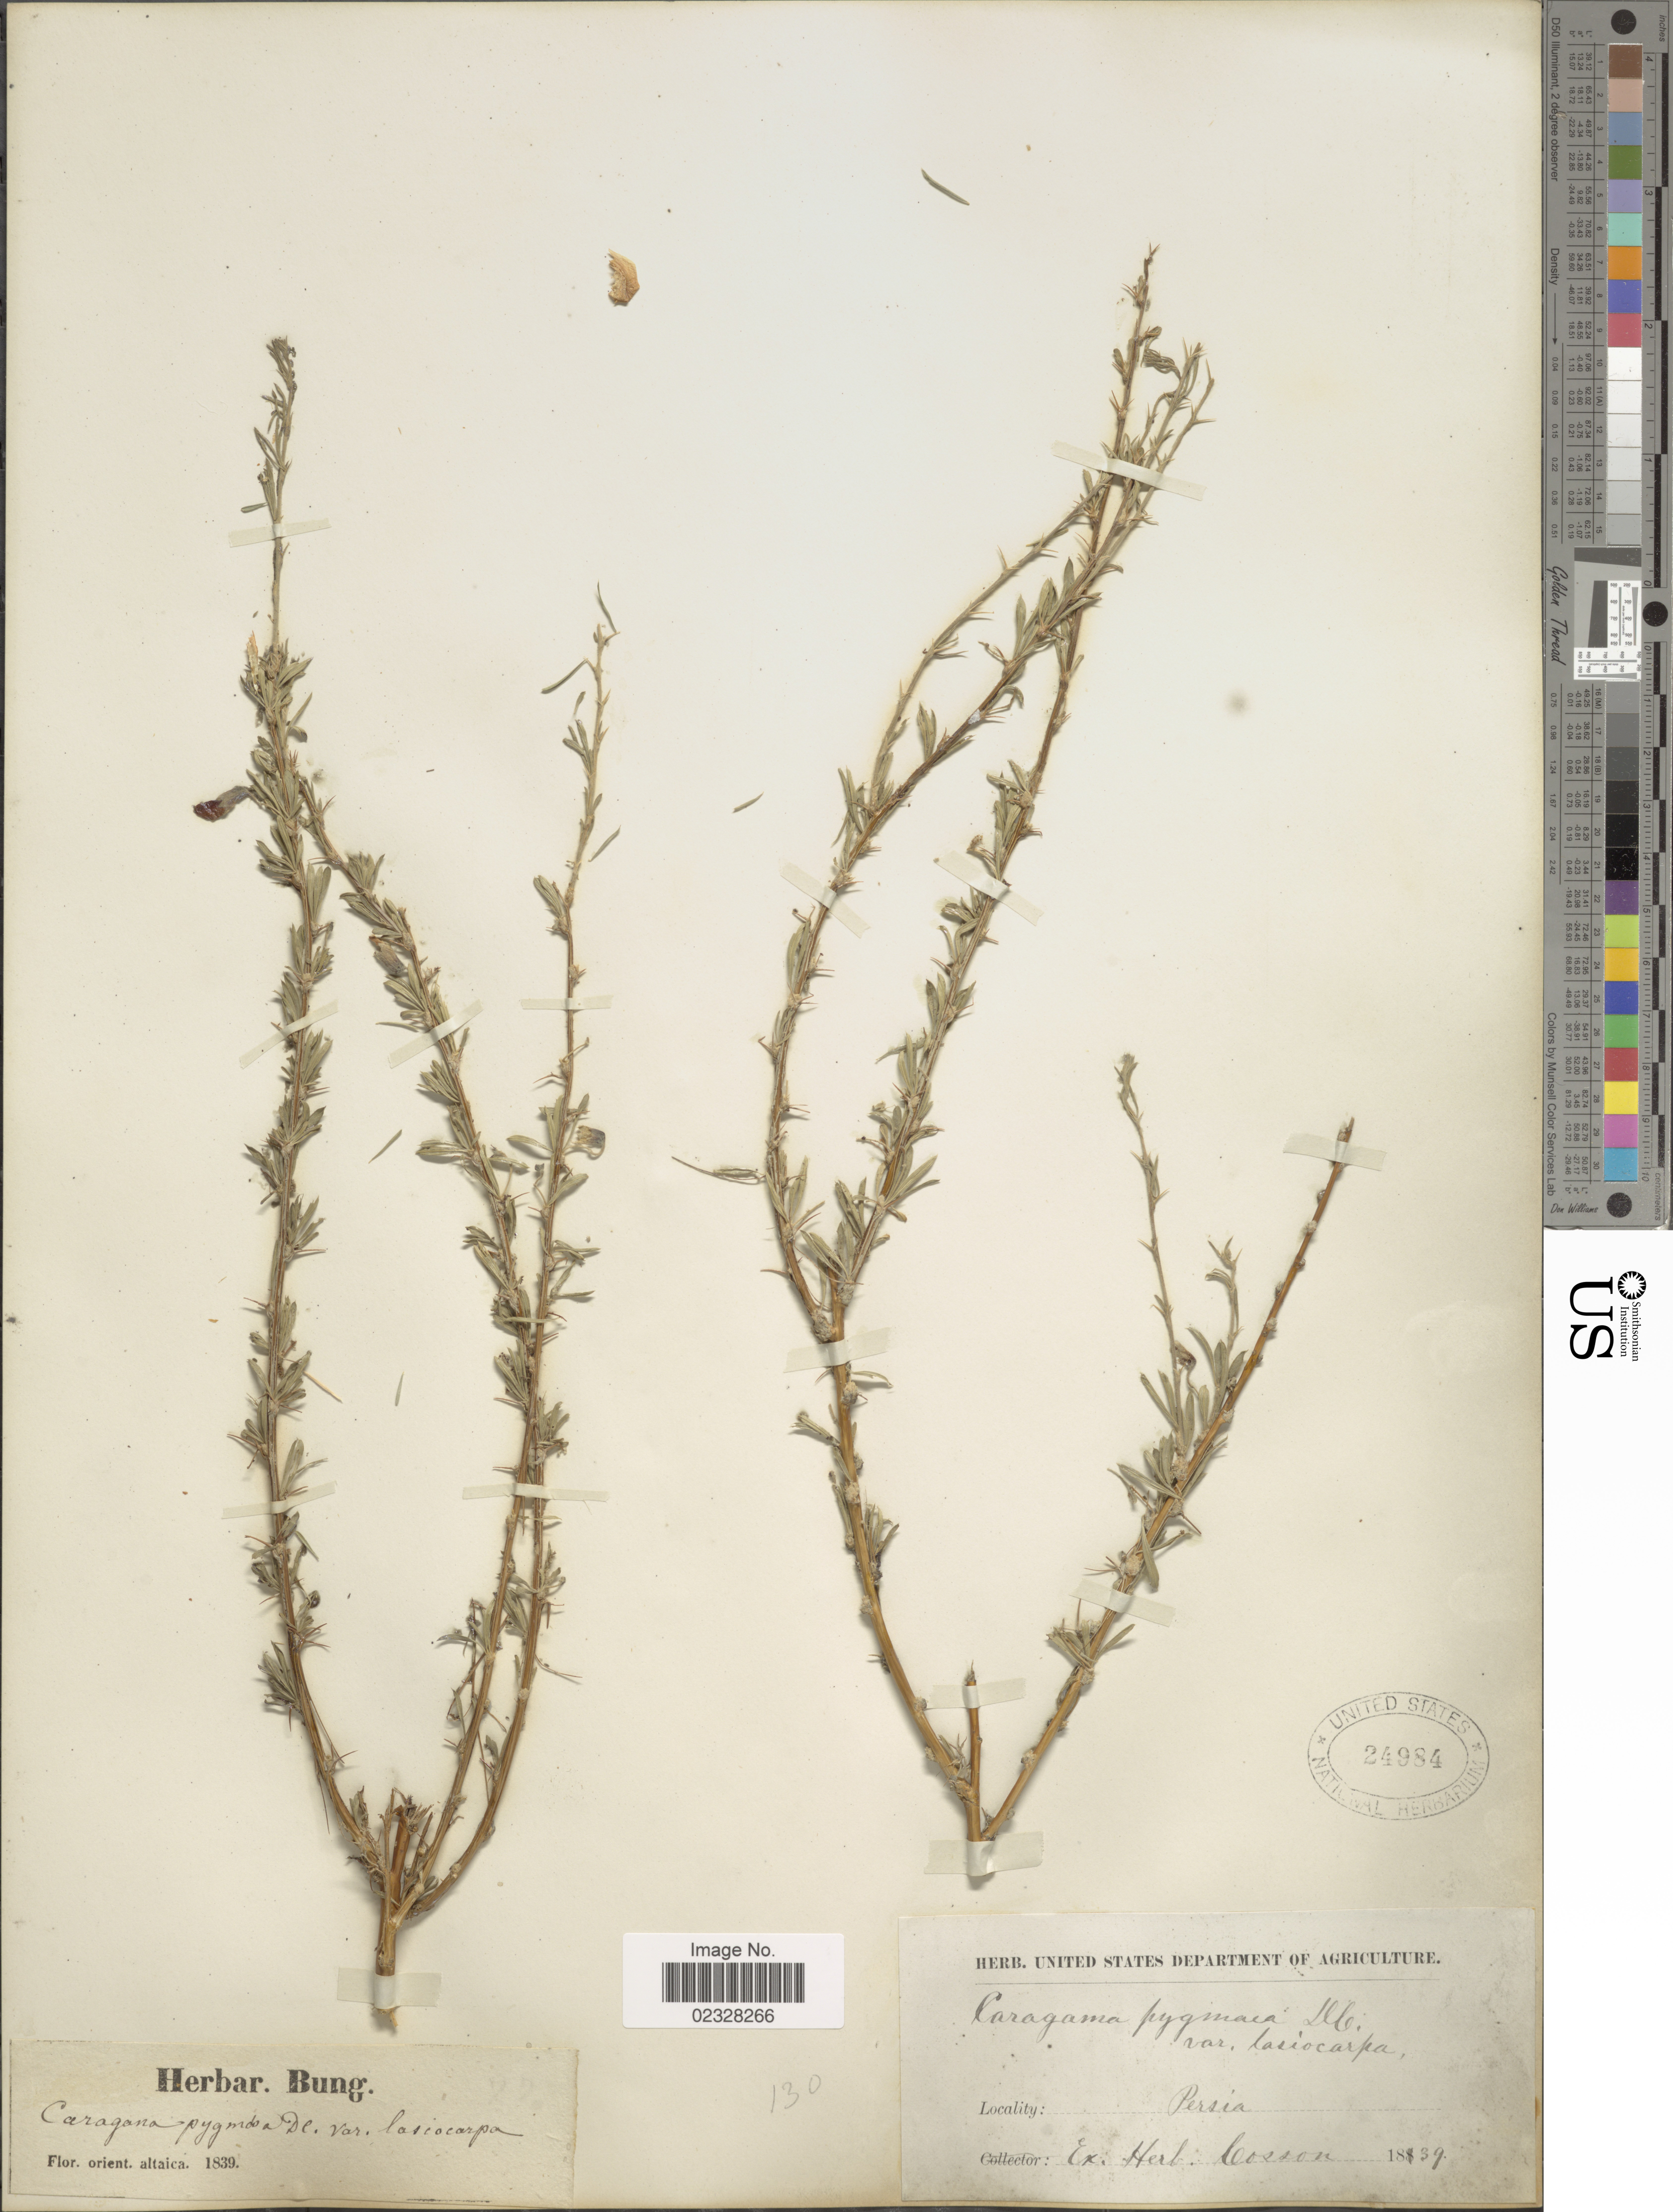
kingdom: Plantae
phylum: Tracheophyta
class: Magnoliopsida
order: Fabales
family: Fabaceae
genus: Caragana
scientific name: Caragana pygmaea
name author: (L.) DC.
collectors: ex herb. Al. de Bung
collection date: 1839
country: Iran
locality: Orient. altaica.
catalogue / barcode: US 24984